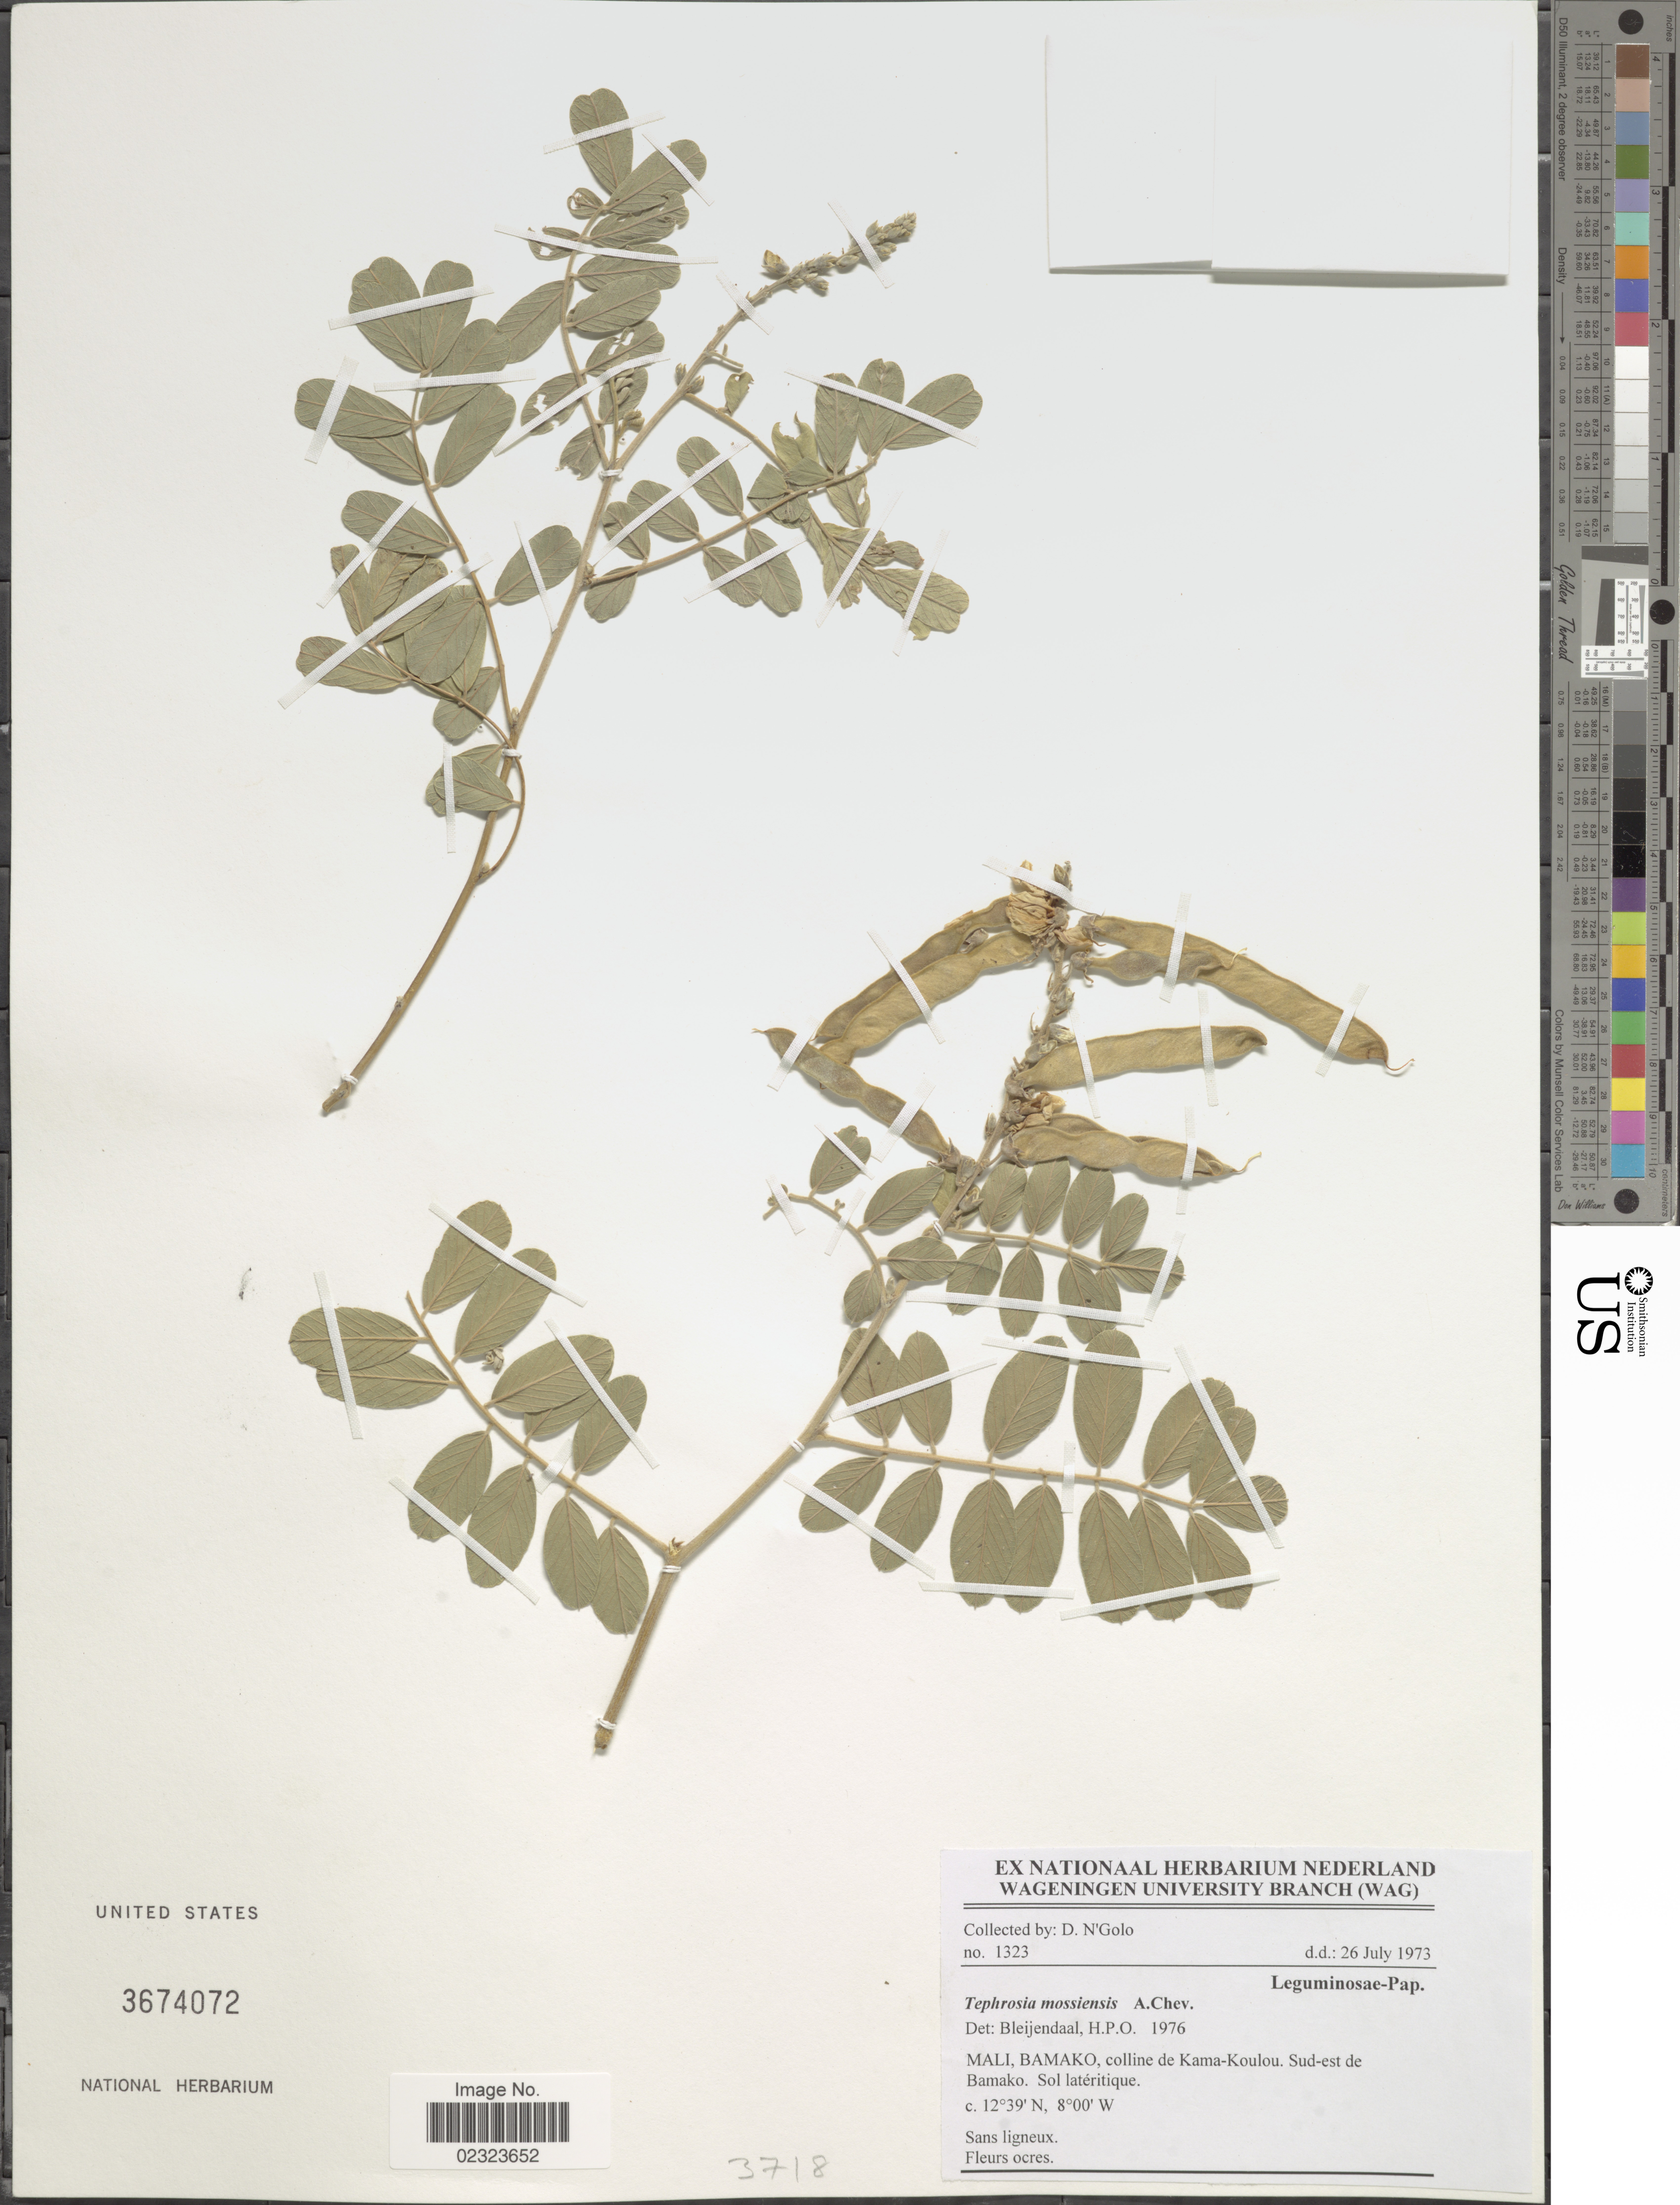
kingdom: Plantae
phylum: Tracheophyta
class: Magnoliopsida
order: Fabales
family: Fabaceae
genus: Tephrosia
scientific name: Tephrosia mossiensis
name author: A. Chev.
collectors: D. N'Golo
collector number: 1323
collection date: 1973-07-26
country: Mali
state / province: Bamako Capital District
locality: Colline de Kama-Koulou, Sud-est de Bamako.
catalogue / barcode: US 3674072